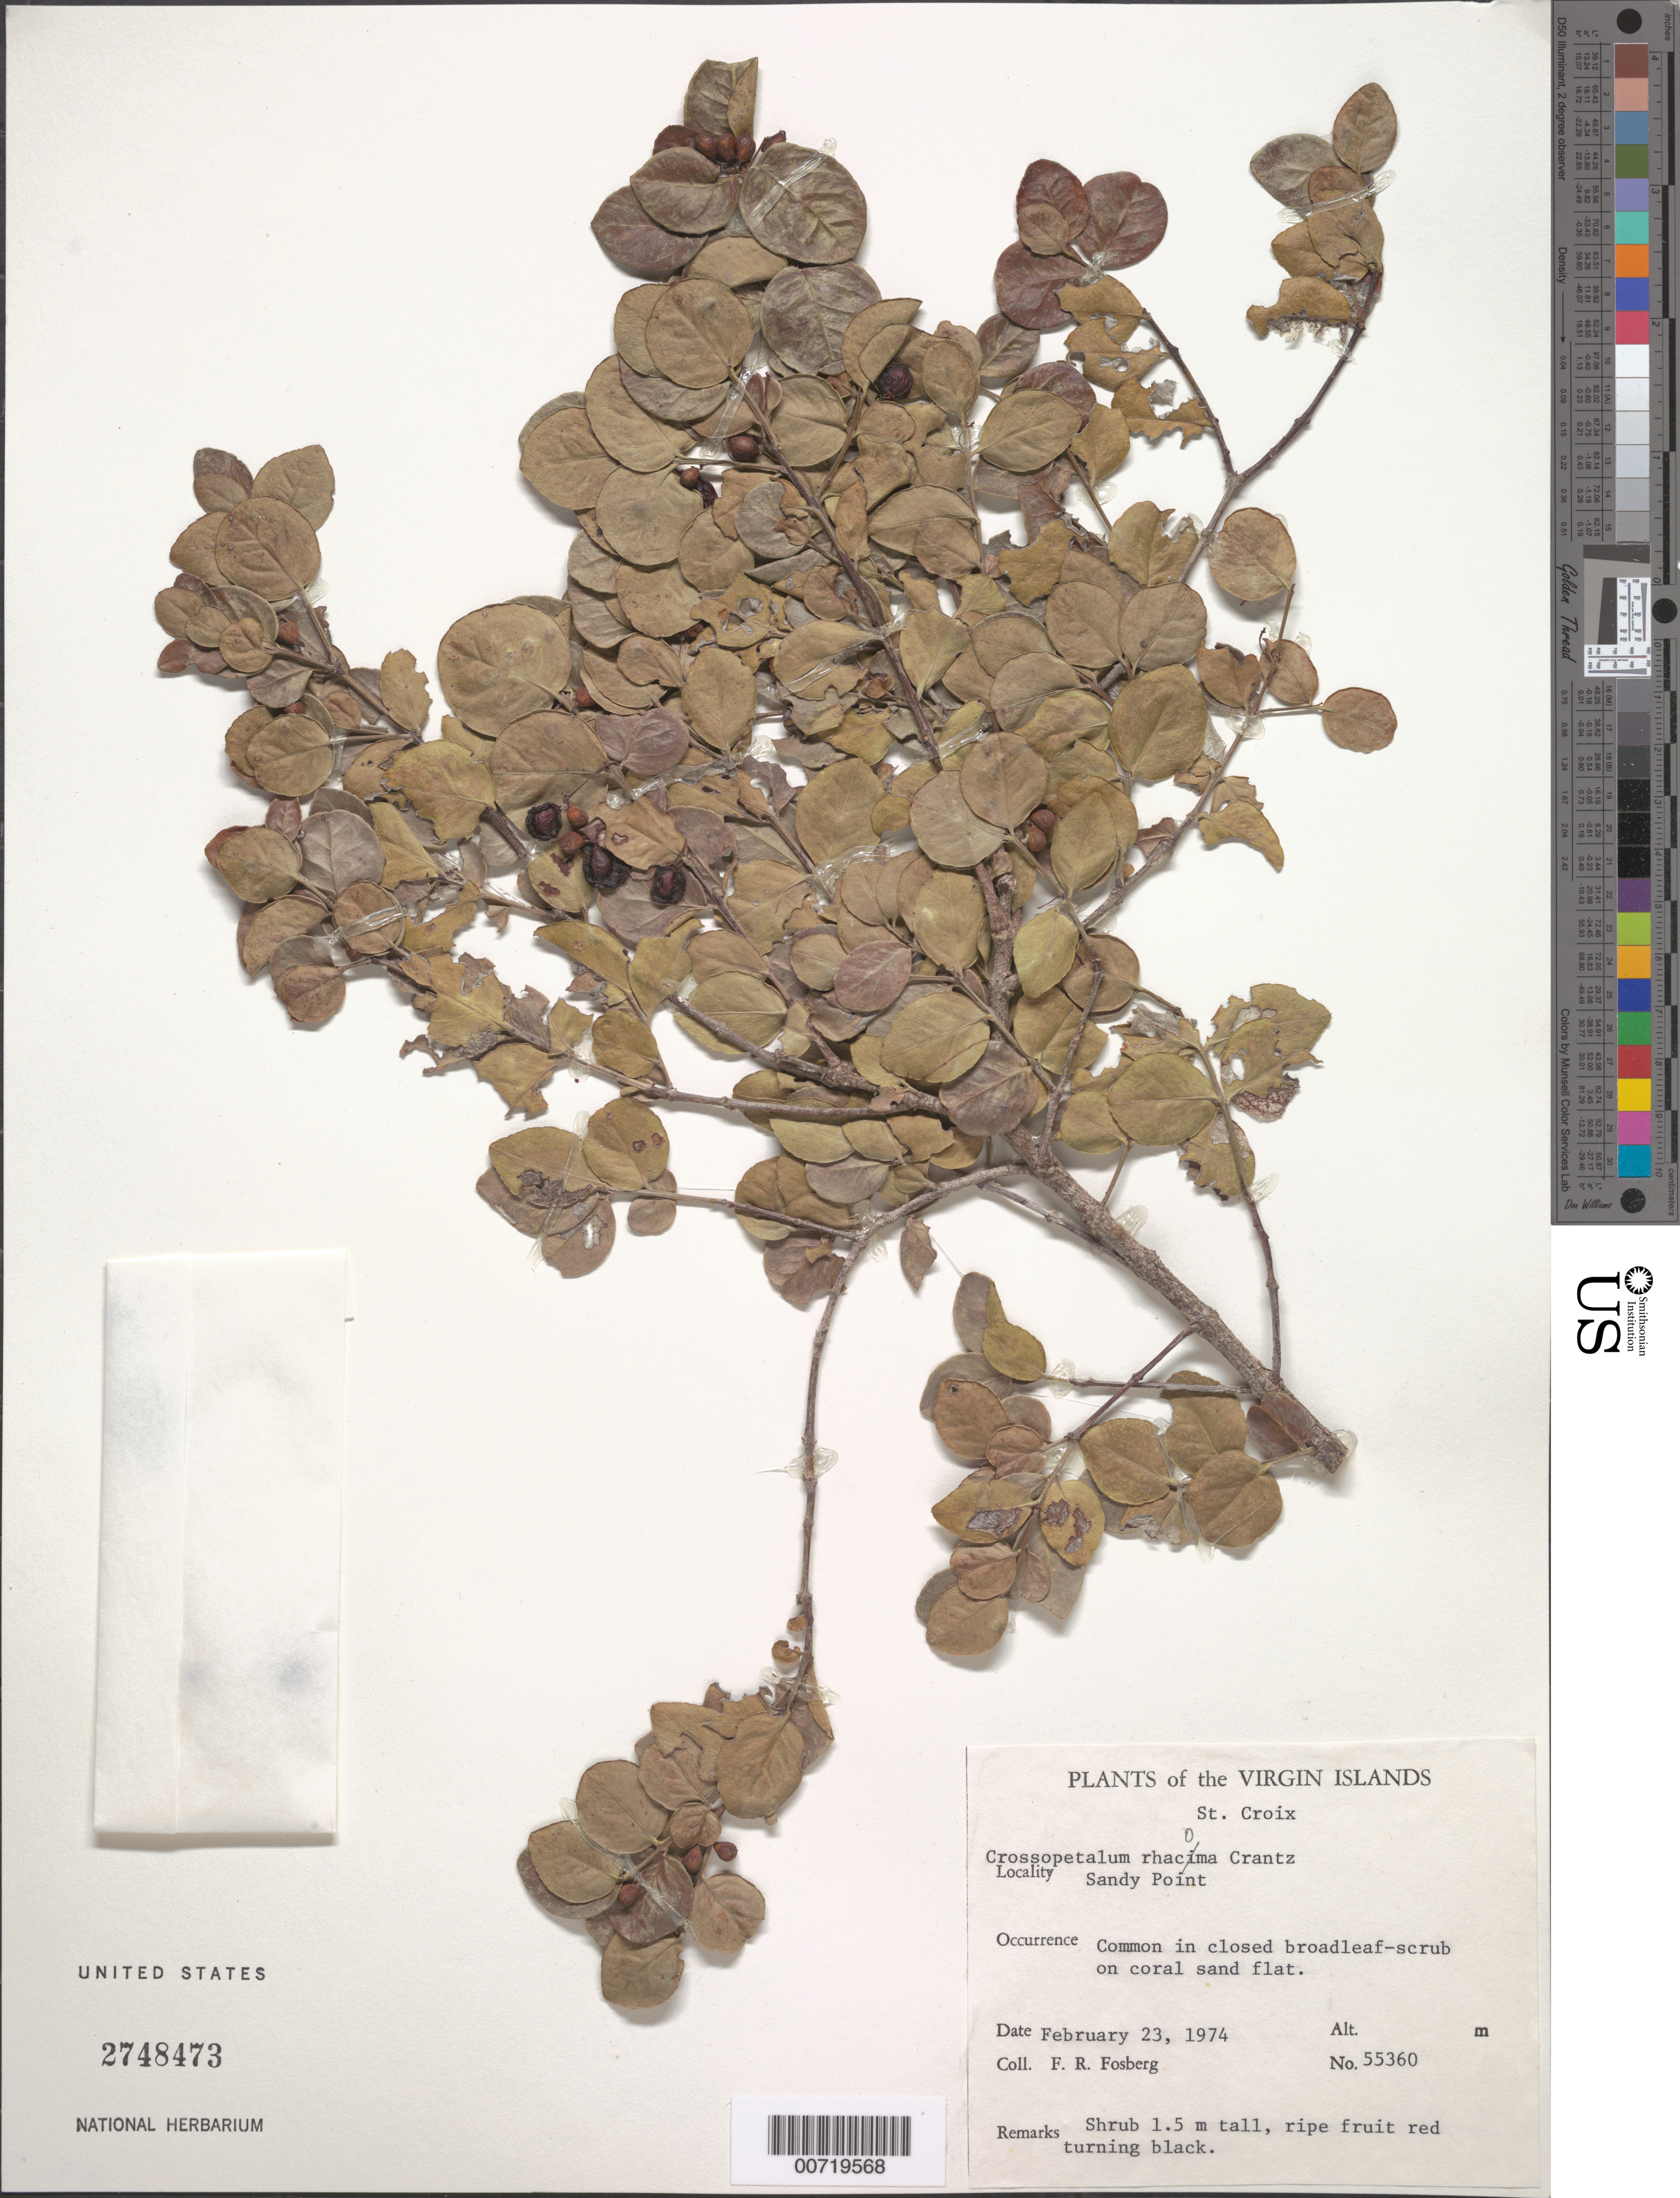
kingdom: Plantae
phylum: Tracheophyta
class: Magnoliopsida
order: Celastrales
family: Celastraceae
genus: Crossopetalum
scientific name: Crossopetalum rhacoma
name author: Crantz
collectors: F. R. Fosberg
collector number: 55360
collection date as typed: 23 Feb 1974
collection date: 1974-02-23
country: U.S. Virgin Islands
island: St. Croix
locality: Sandy Point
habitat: Closed broadleaf-scrub on coral sand flat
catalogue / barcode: US 2748473